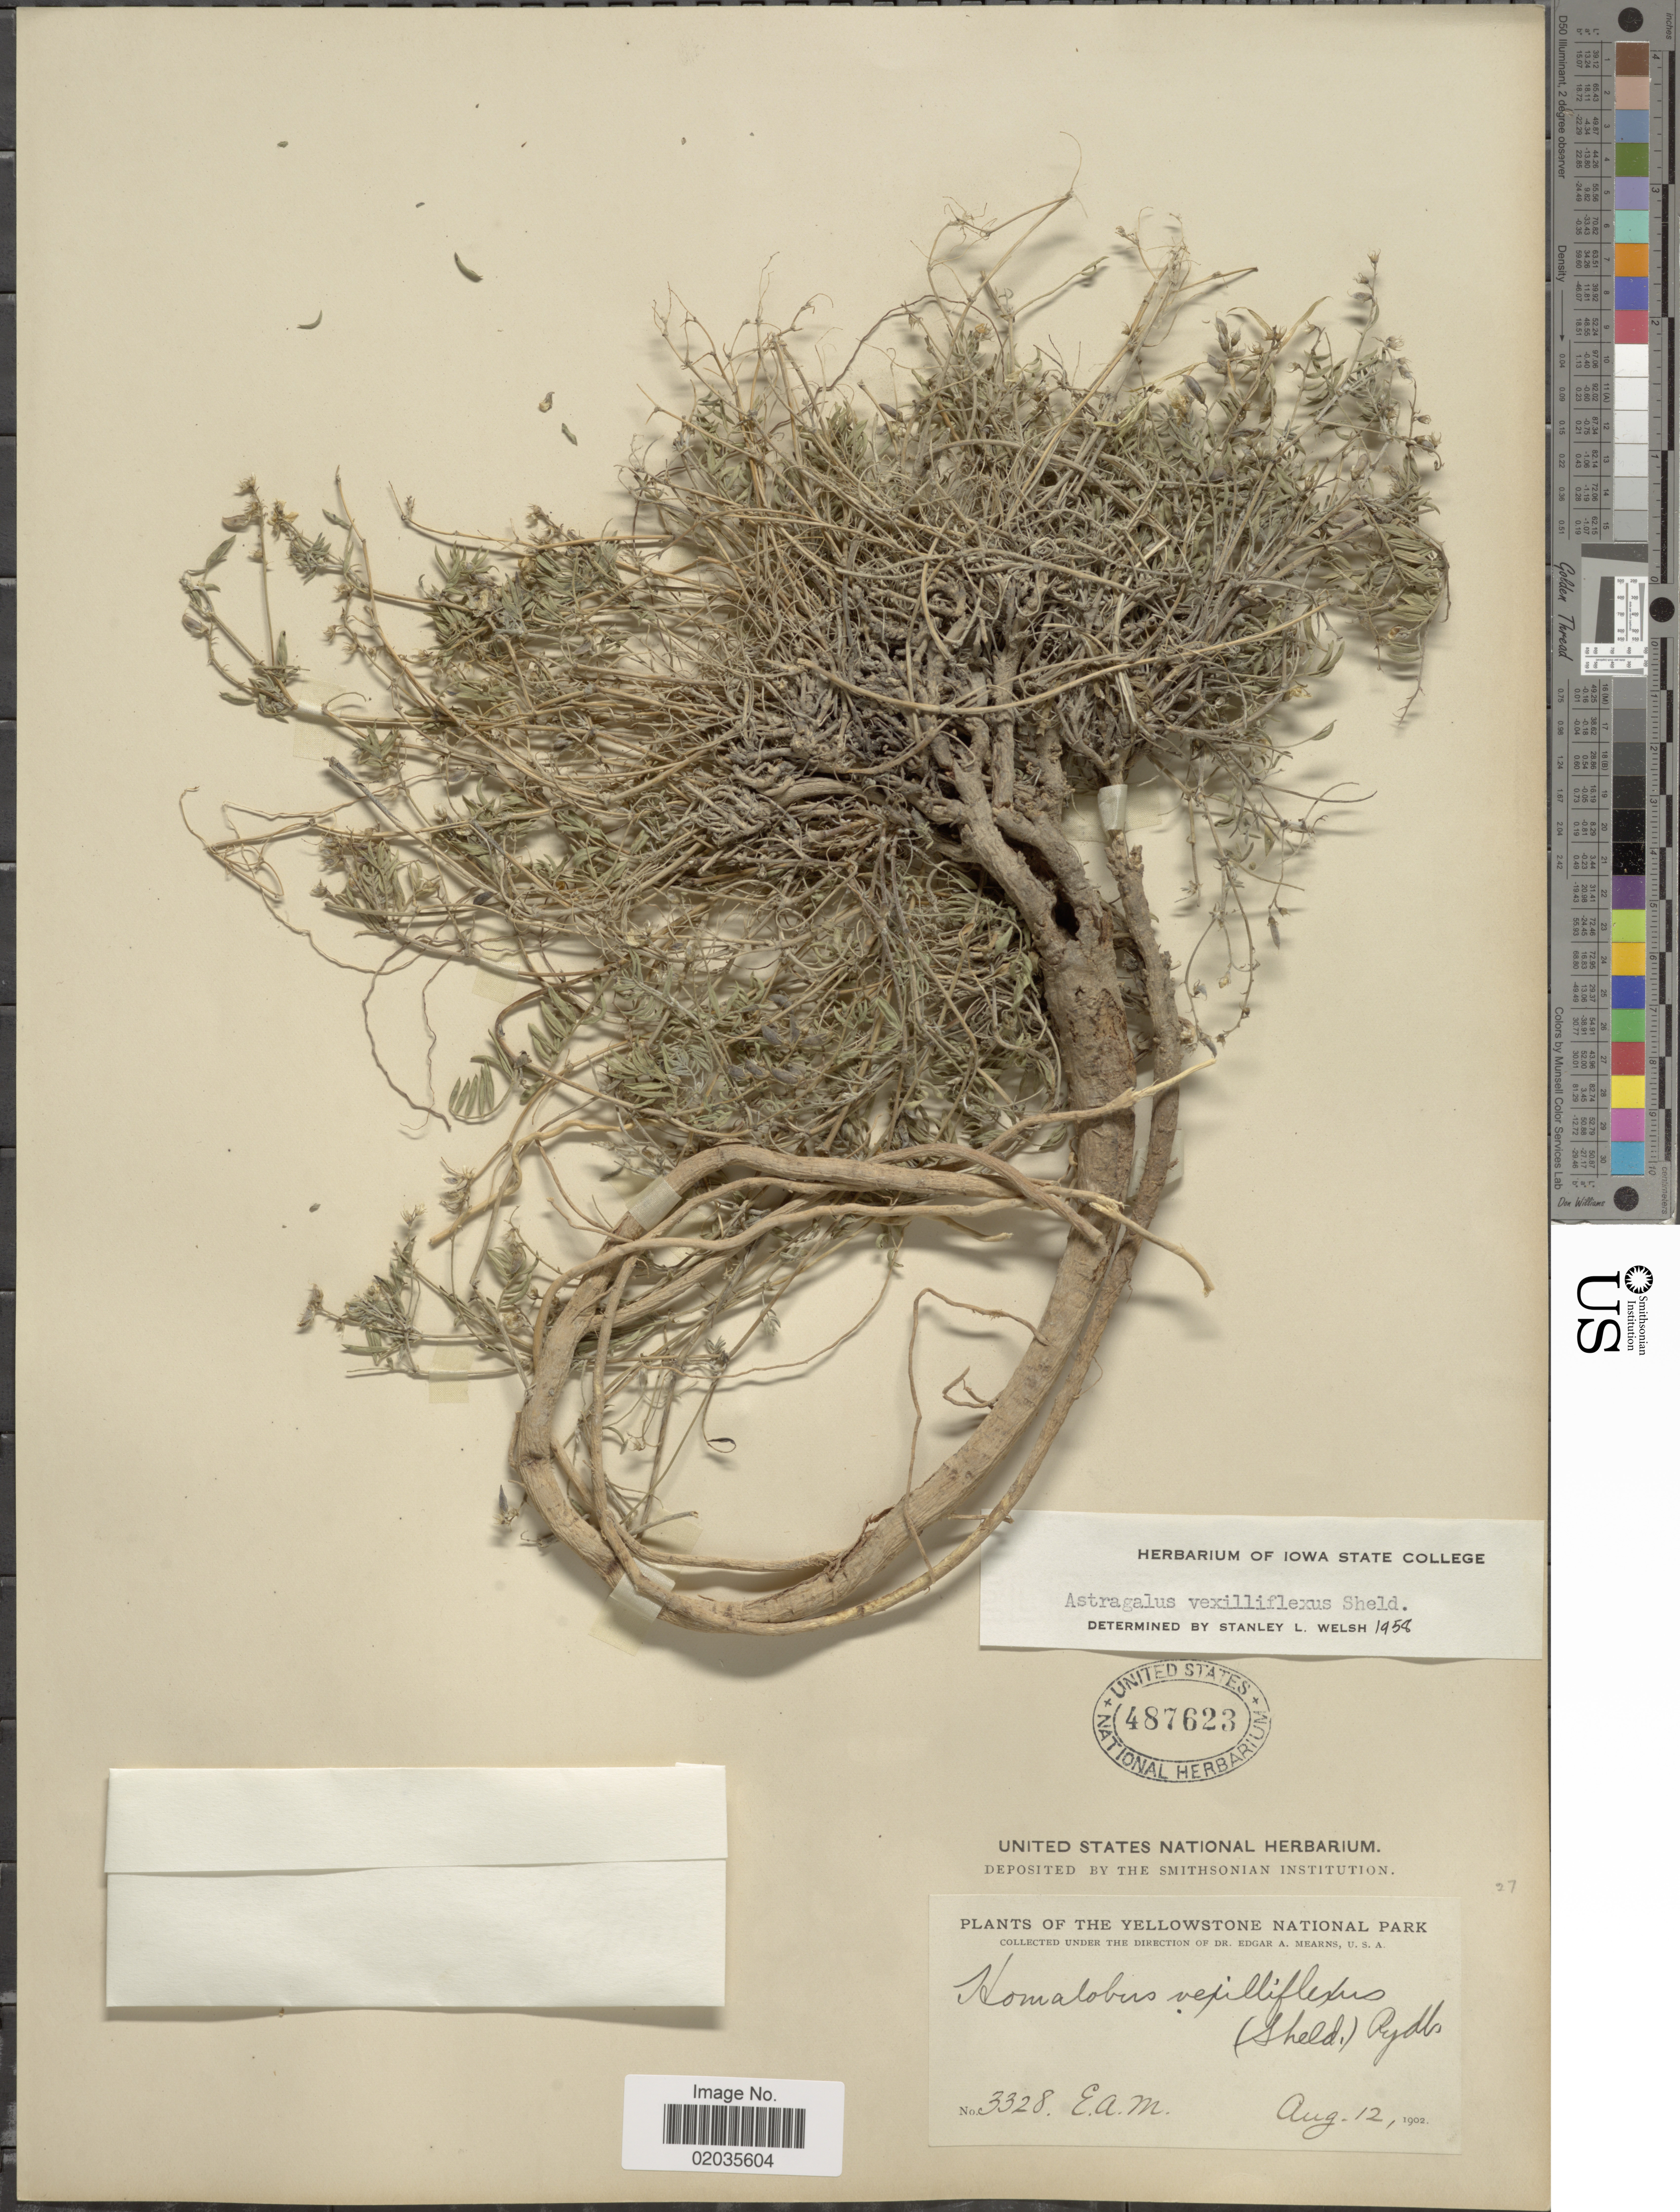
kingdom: Plantae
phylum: Tracheophyta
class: Magnoliopsida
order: Fabales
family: Fabaceae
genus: Astragalus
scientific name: Astragalus vexilliflexus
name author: E. Sheld.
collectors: E. A. Mearns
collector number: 3328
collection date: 1902-08-12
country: United States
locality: Yellowstone National Park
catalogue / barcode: US 487623